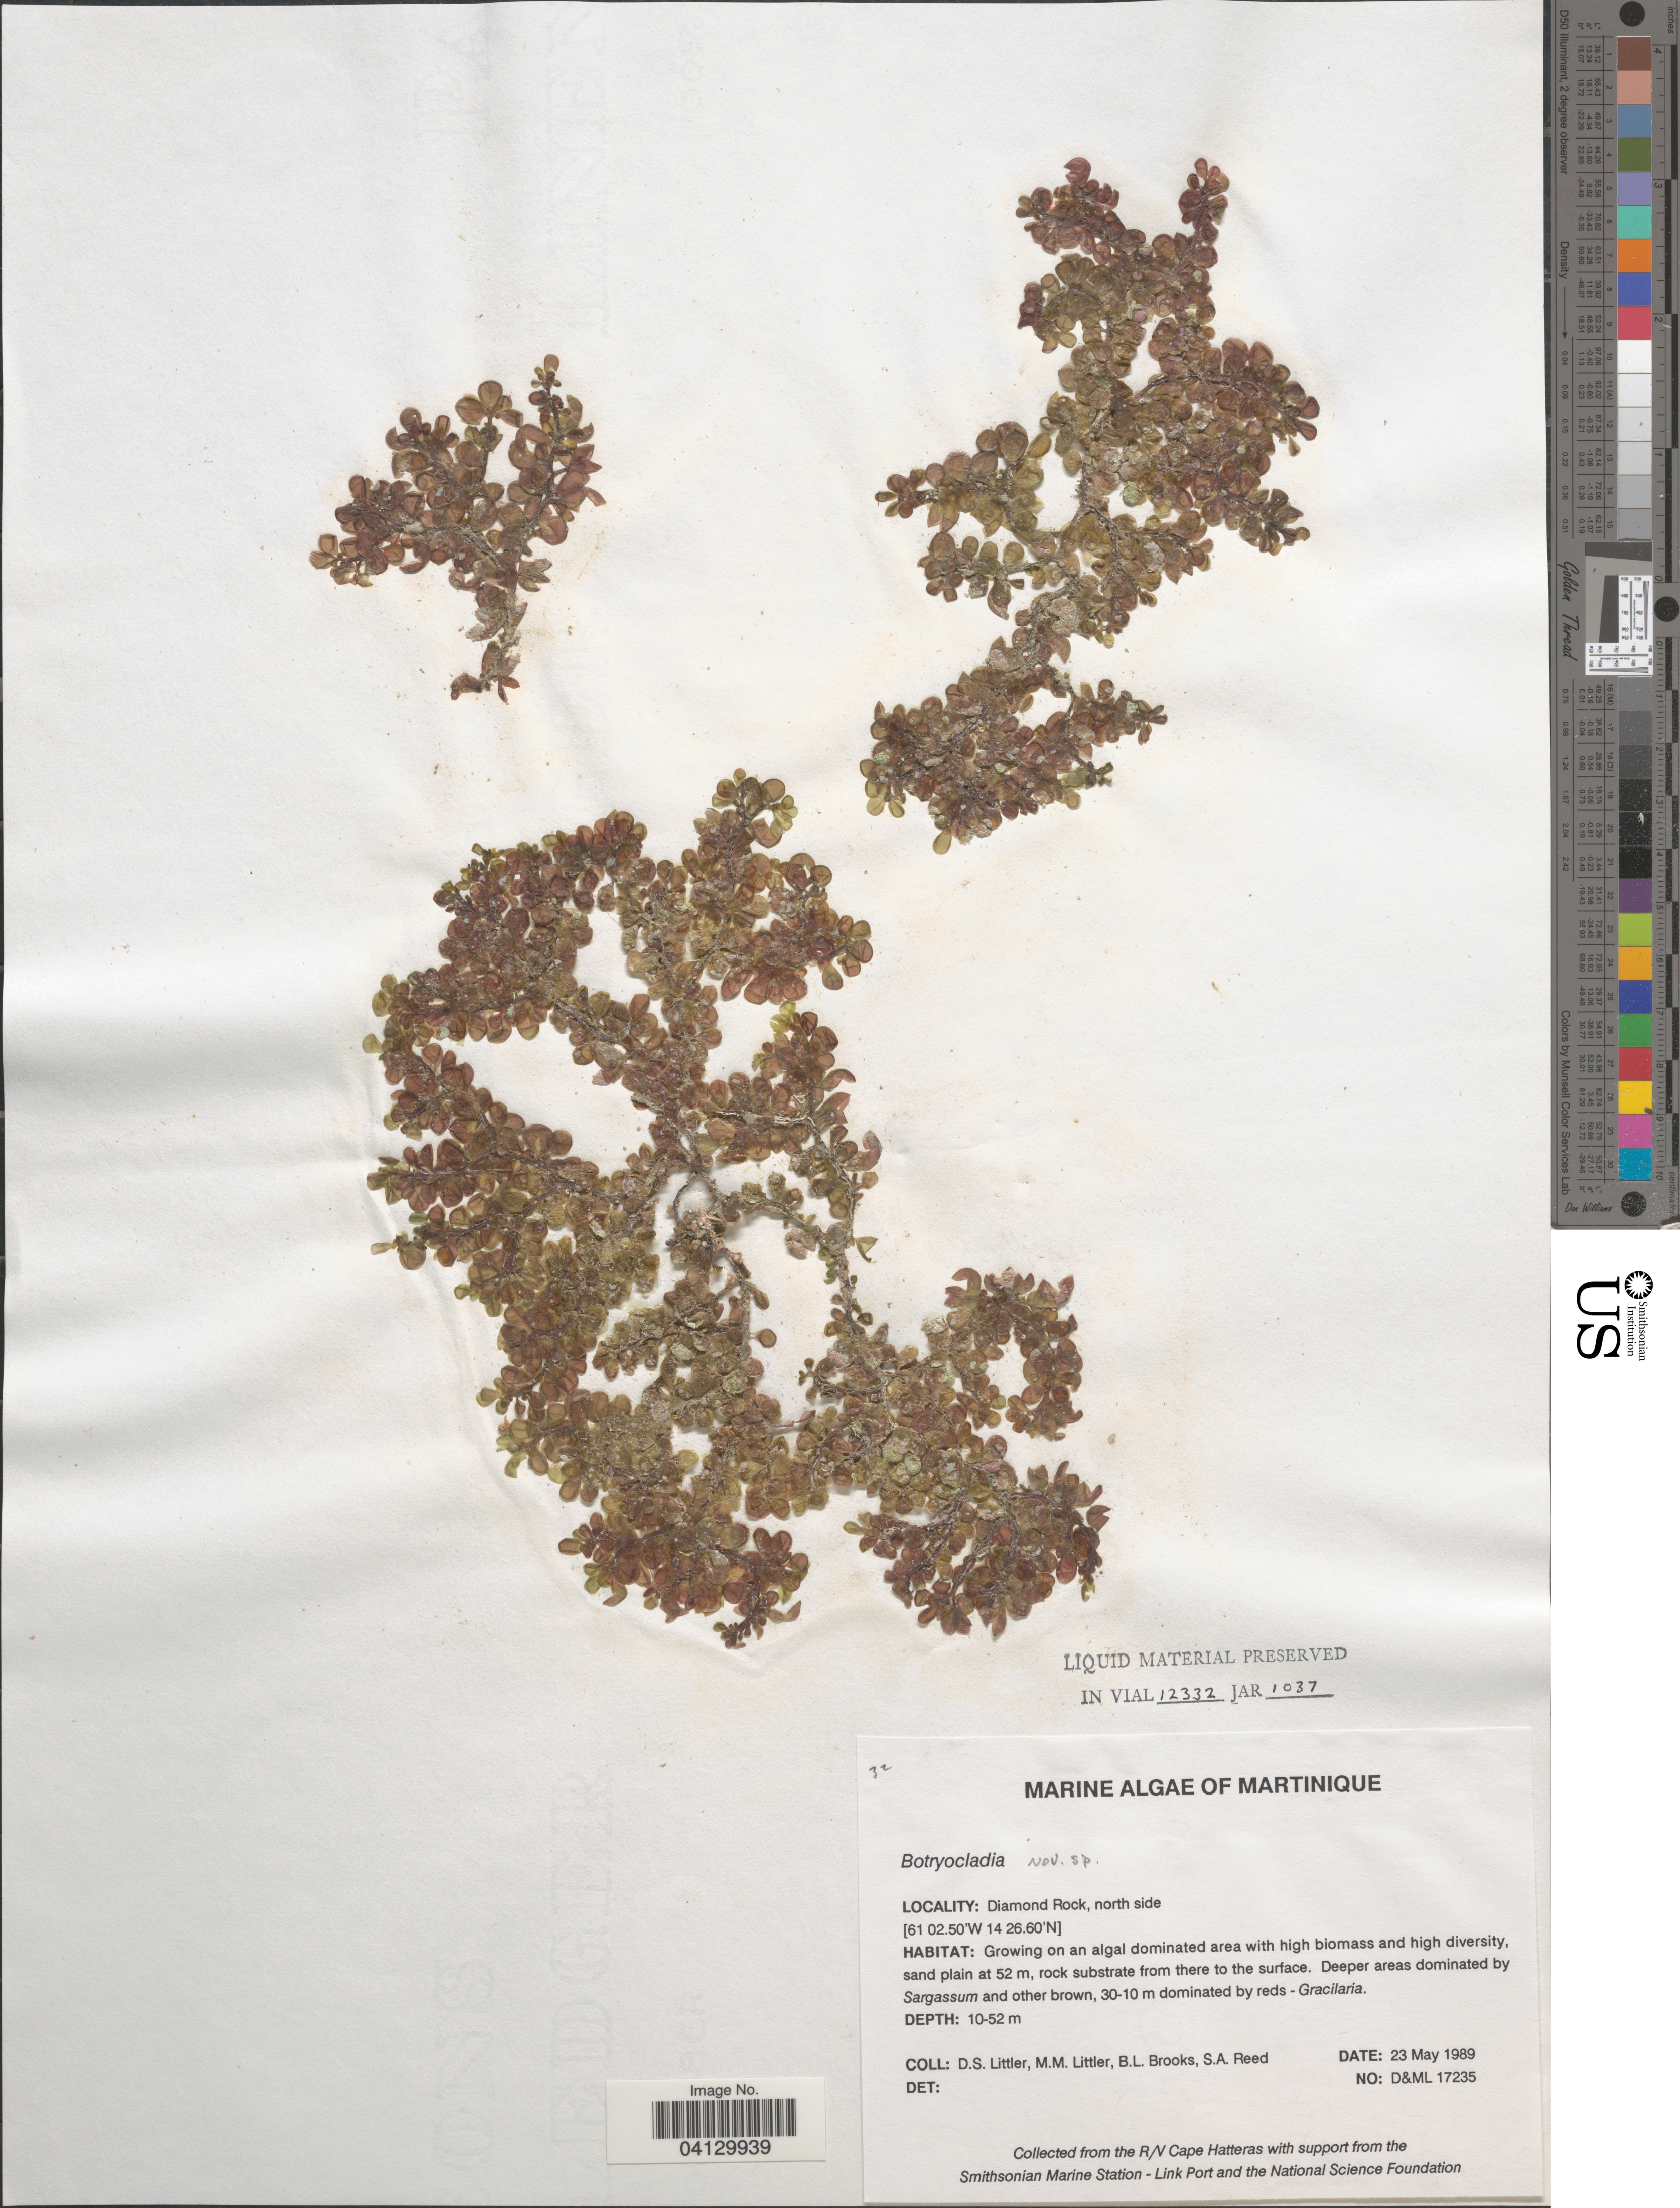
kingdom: Plantae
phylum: Rhodophyta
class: Florideophyceae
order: Rhodymeniales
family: Rhodymeniaceae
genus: Botryocladia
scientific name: Botryocladia occidentalis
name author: (Børgesen) Kylin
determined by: Ballantine, D. L.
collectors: D. S. Littler, B. Brooks & S. Reed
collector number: D&ML17235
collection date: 1989-05-23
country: Martinique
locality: Diamond Rock, north side.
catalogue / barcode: US 328799